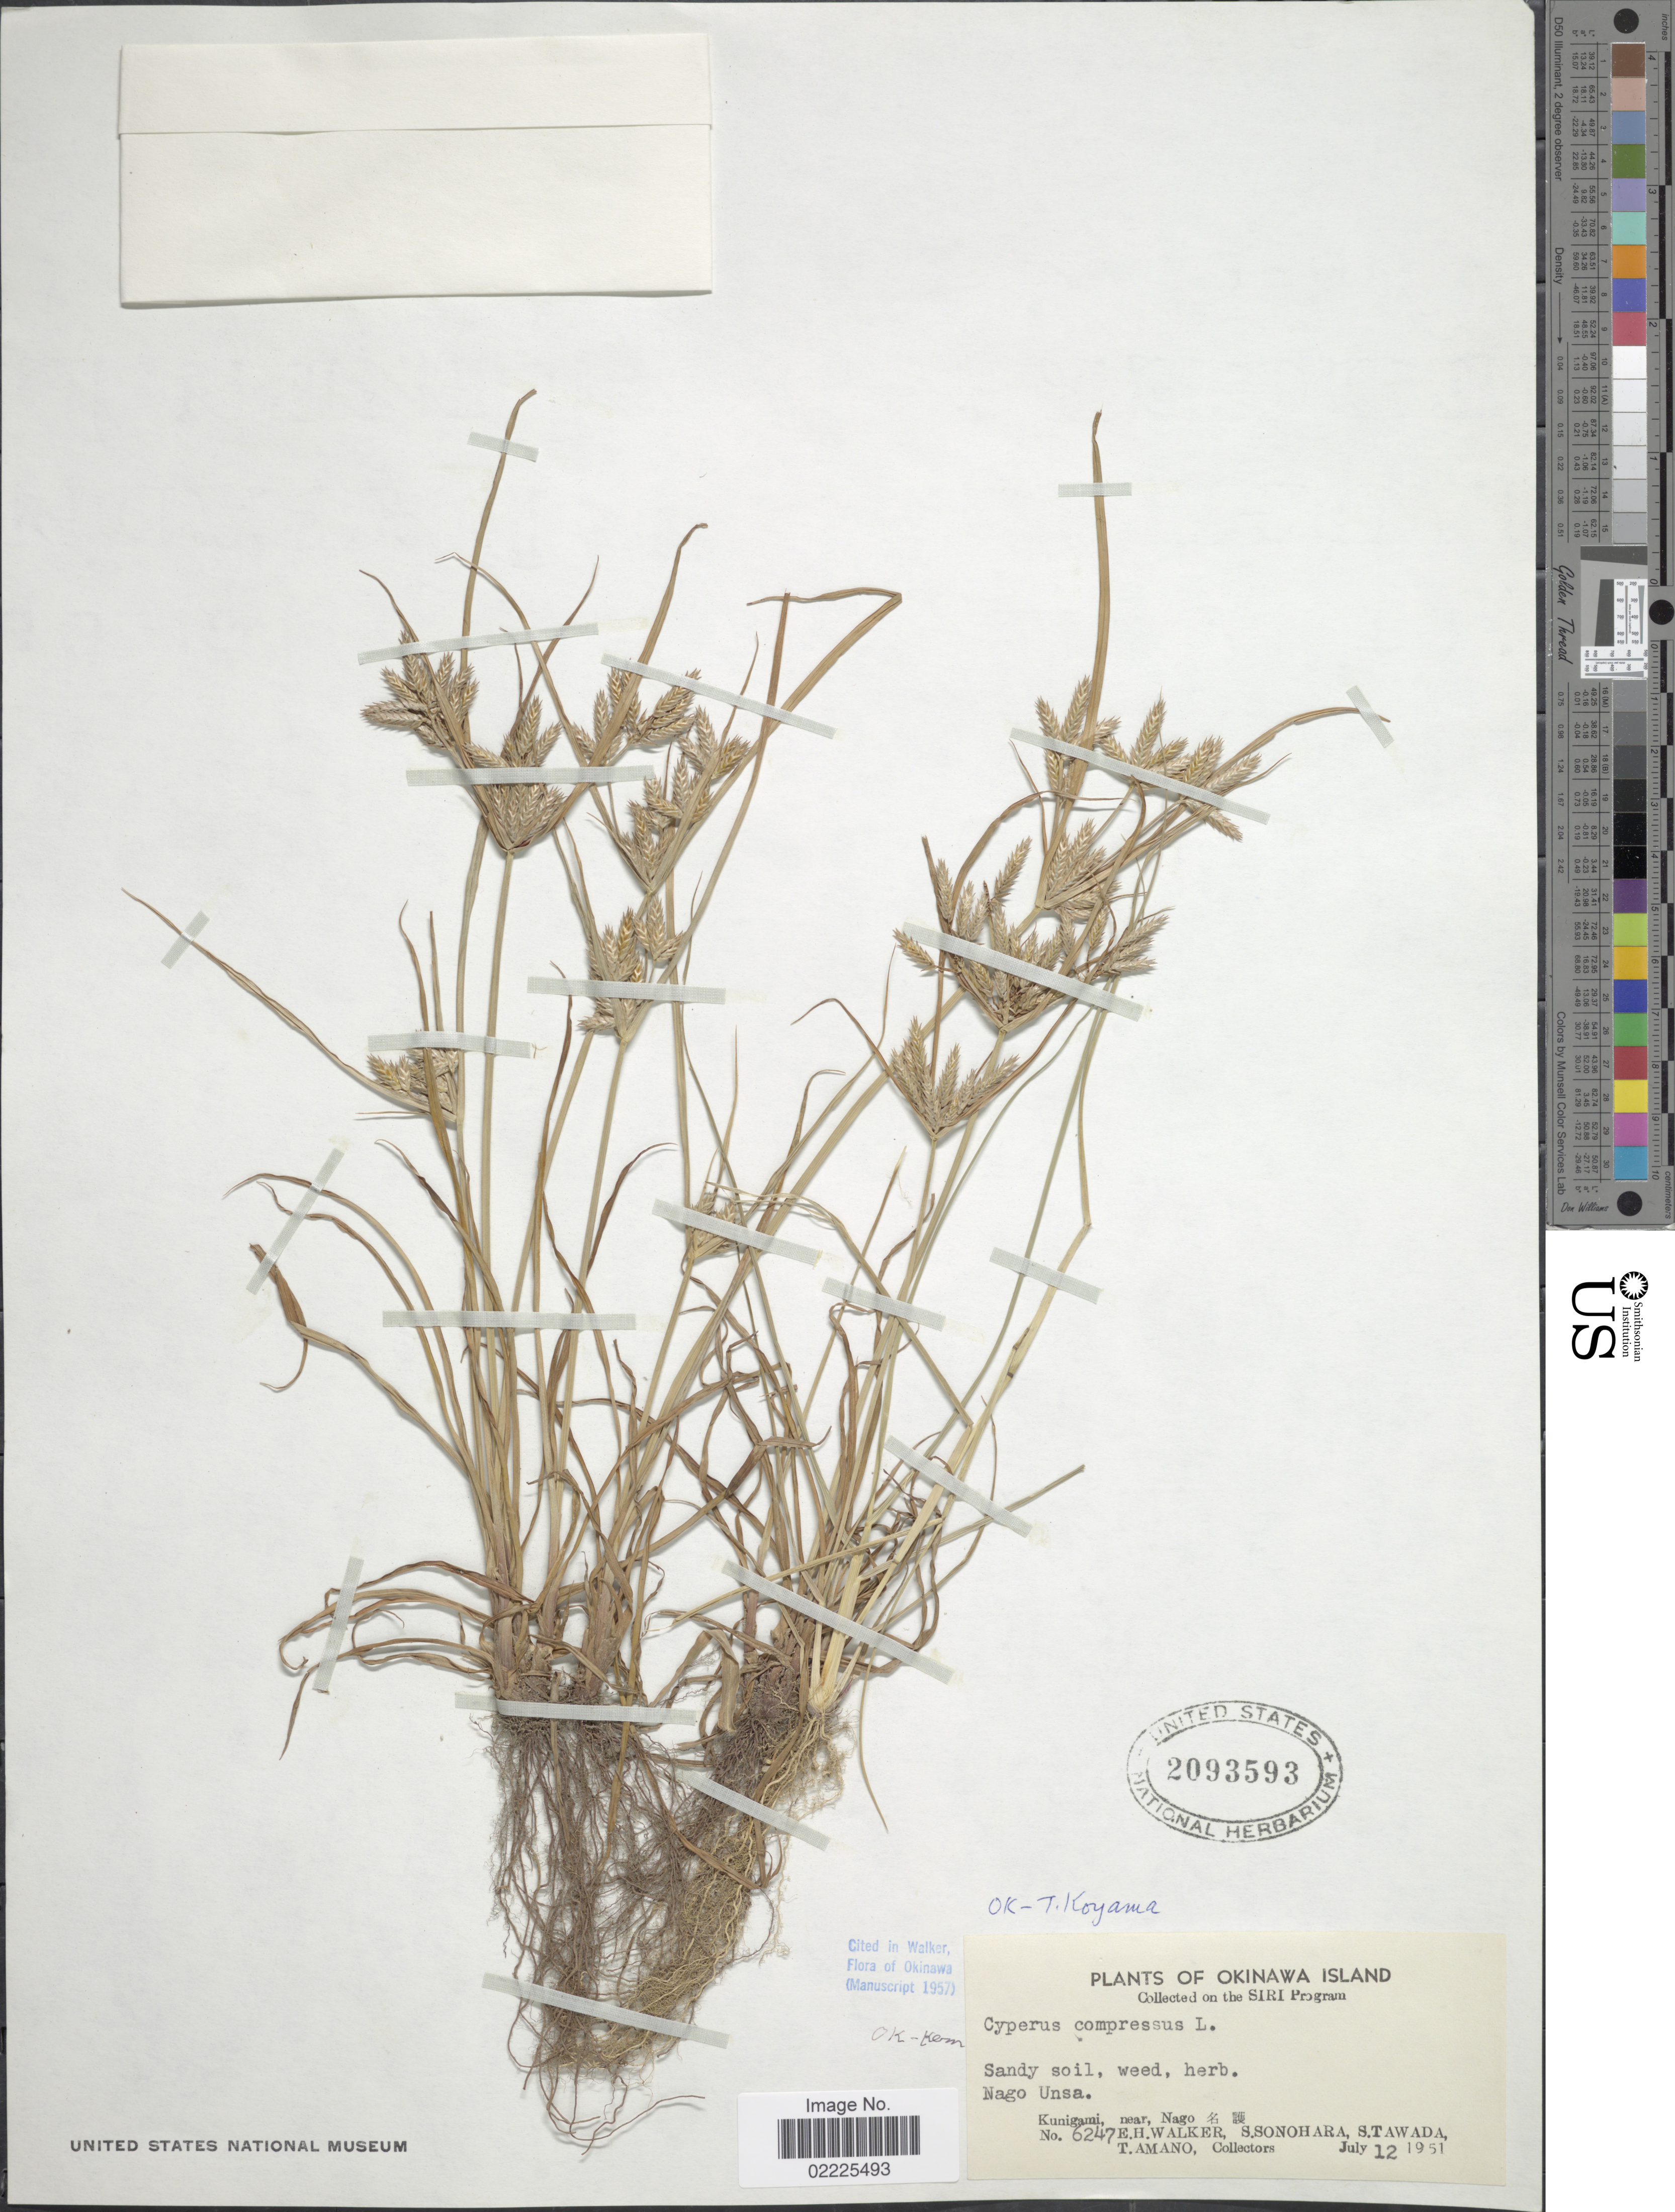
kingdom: Plantae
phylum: Tracheophyta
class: Liliopsida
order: Poales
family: Cyperaceae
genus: Cyperus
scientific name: Cyperus compressus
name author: L.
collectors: E. H. Walker, S. Sonohara, S. Tawada & T. Amano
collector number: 6247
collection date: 1951-07-12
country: Japan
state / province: Okinawa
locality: Okinawa Island, Nago Unsa, Kunigami, near Nago.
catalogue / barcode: US 2093593